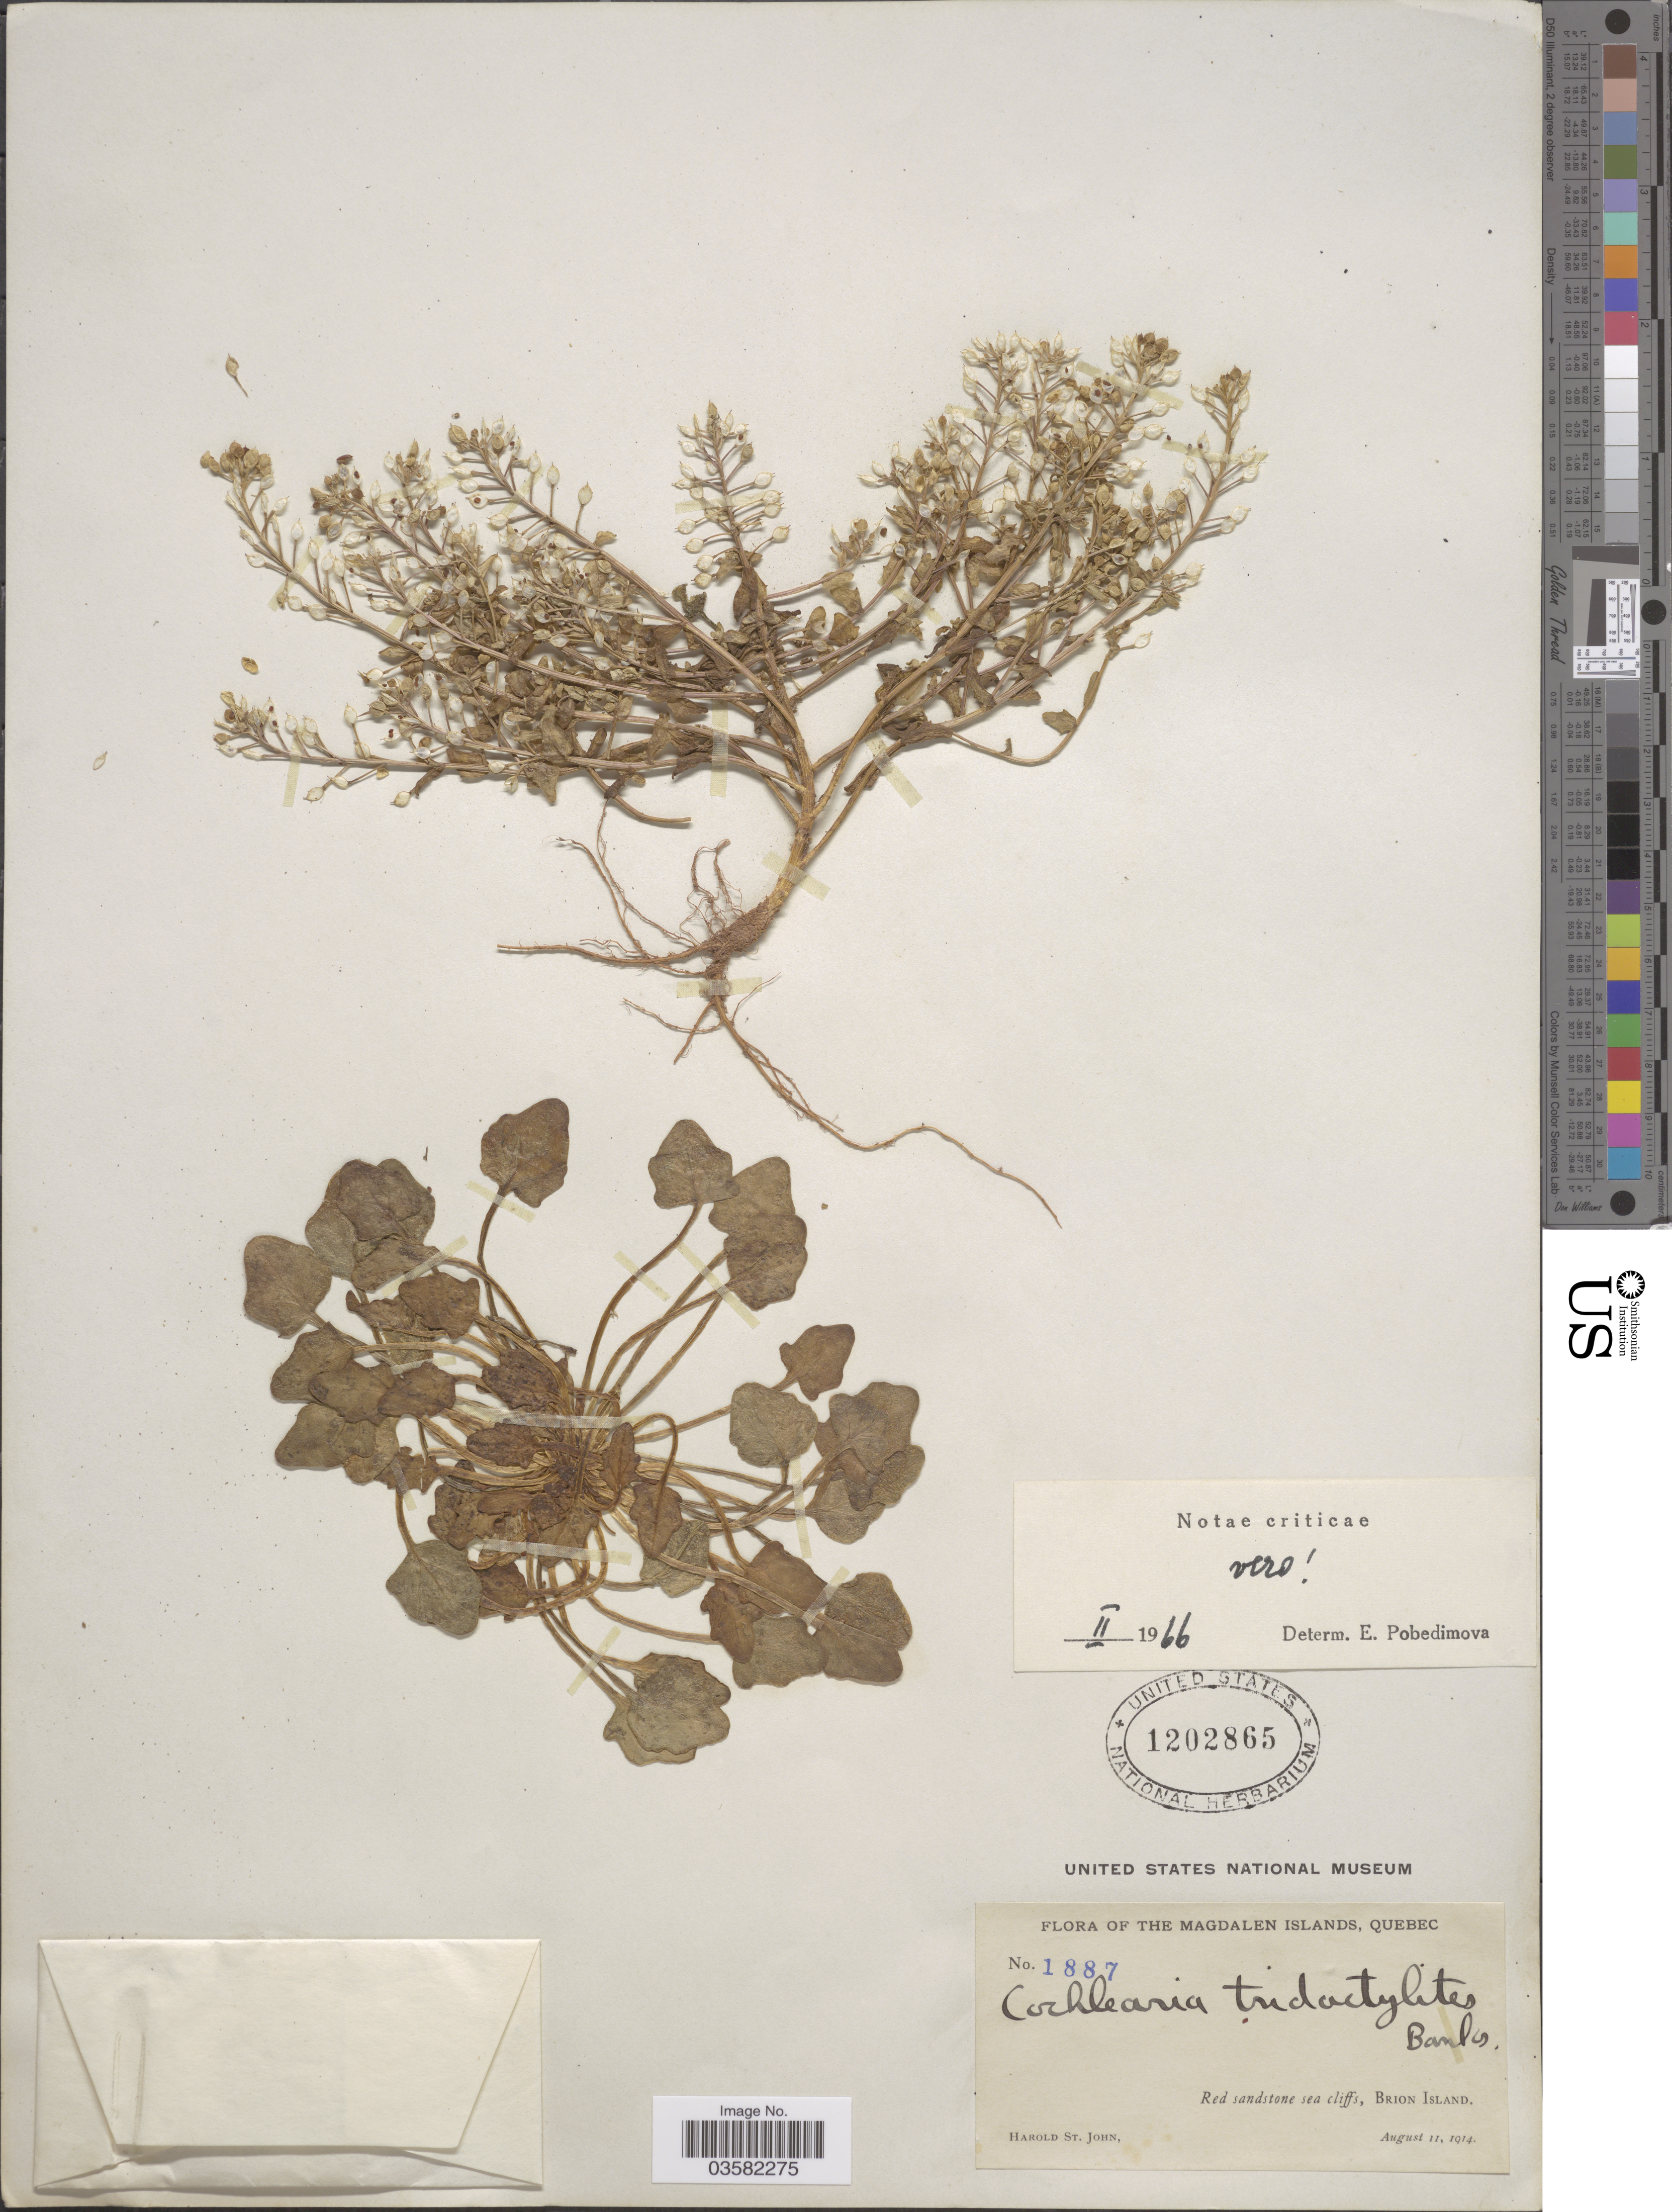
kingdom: Plantae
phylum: Tracheophyta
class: Magnoliopsida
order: Brassicales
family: Brassicaceae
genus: Cochlearia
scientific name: Cochlearia tridactylites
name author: Banks ex DC.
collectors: H. St. John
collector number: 1887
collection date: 1914-08-11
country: Canada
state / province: Quebec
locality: The Magdalen Islands, Red sandstone sea cliffs, Brion Island.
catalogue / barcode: US 1202865